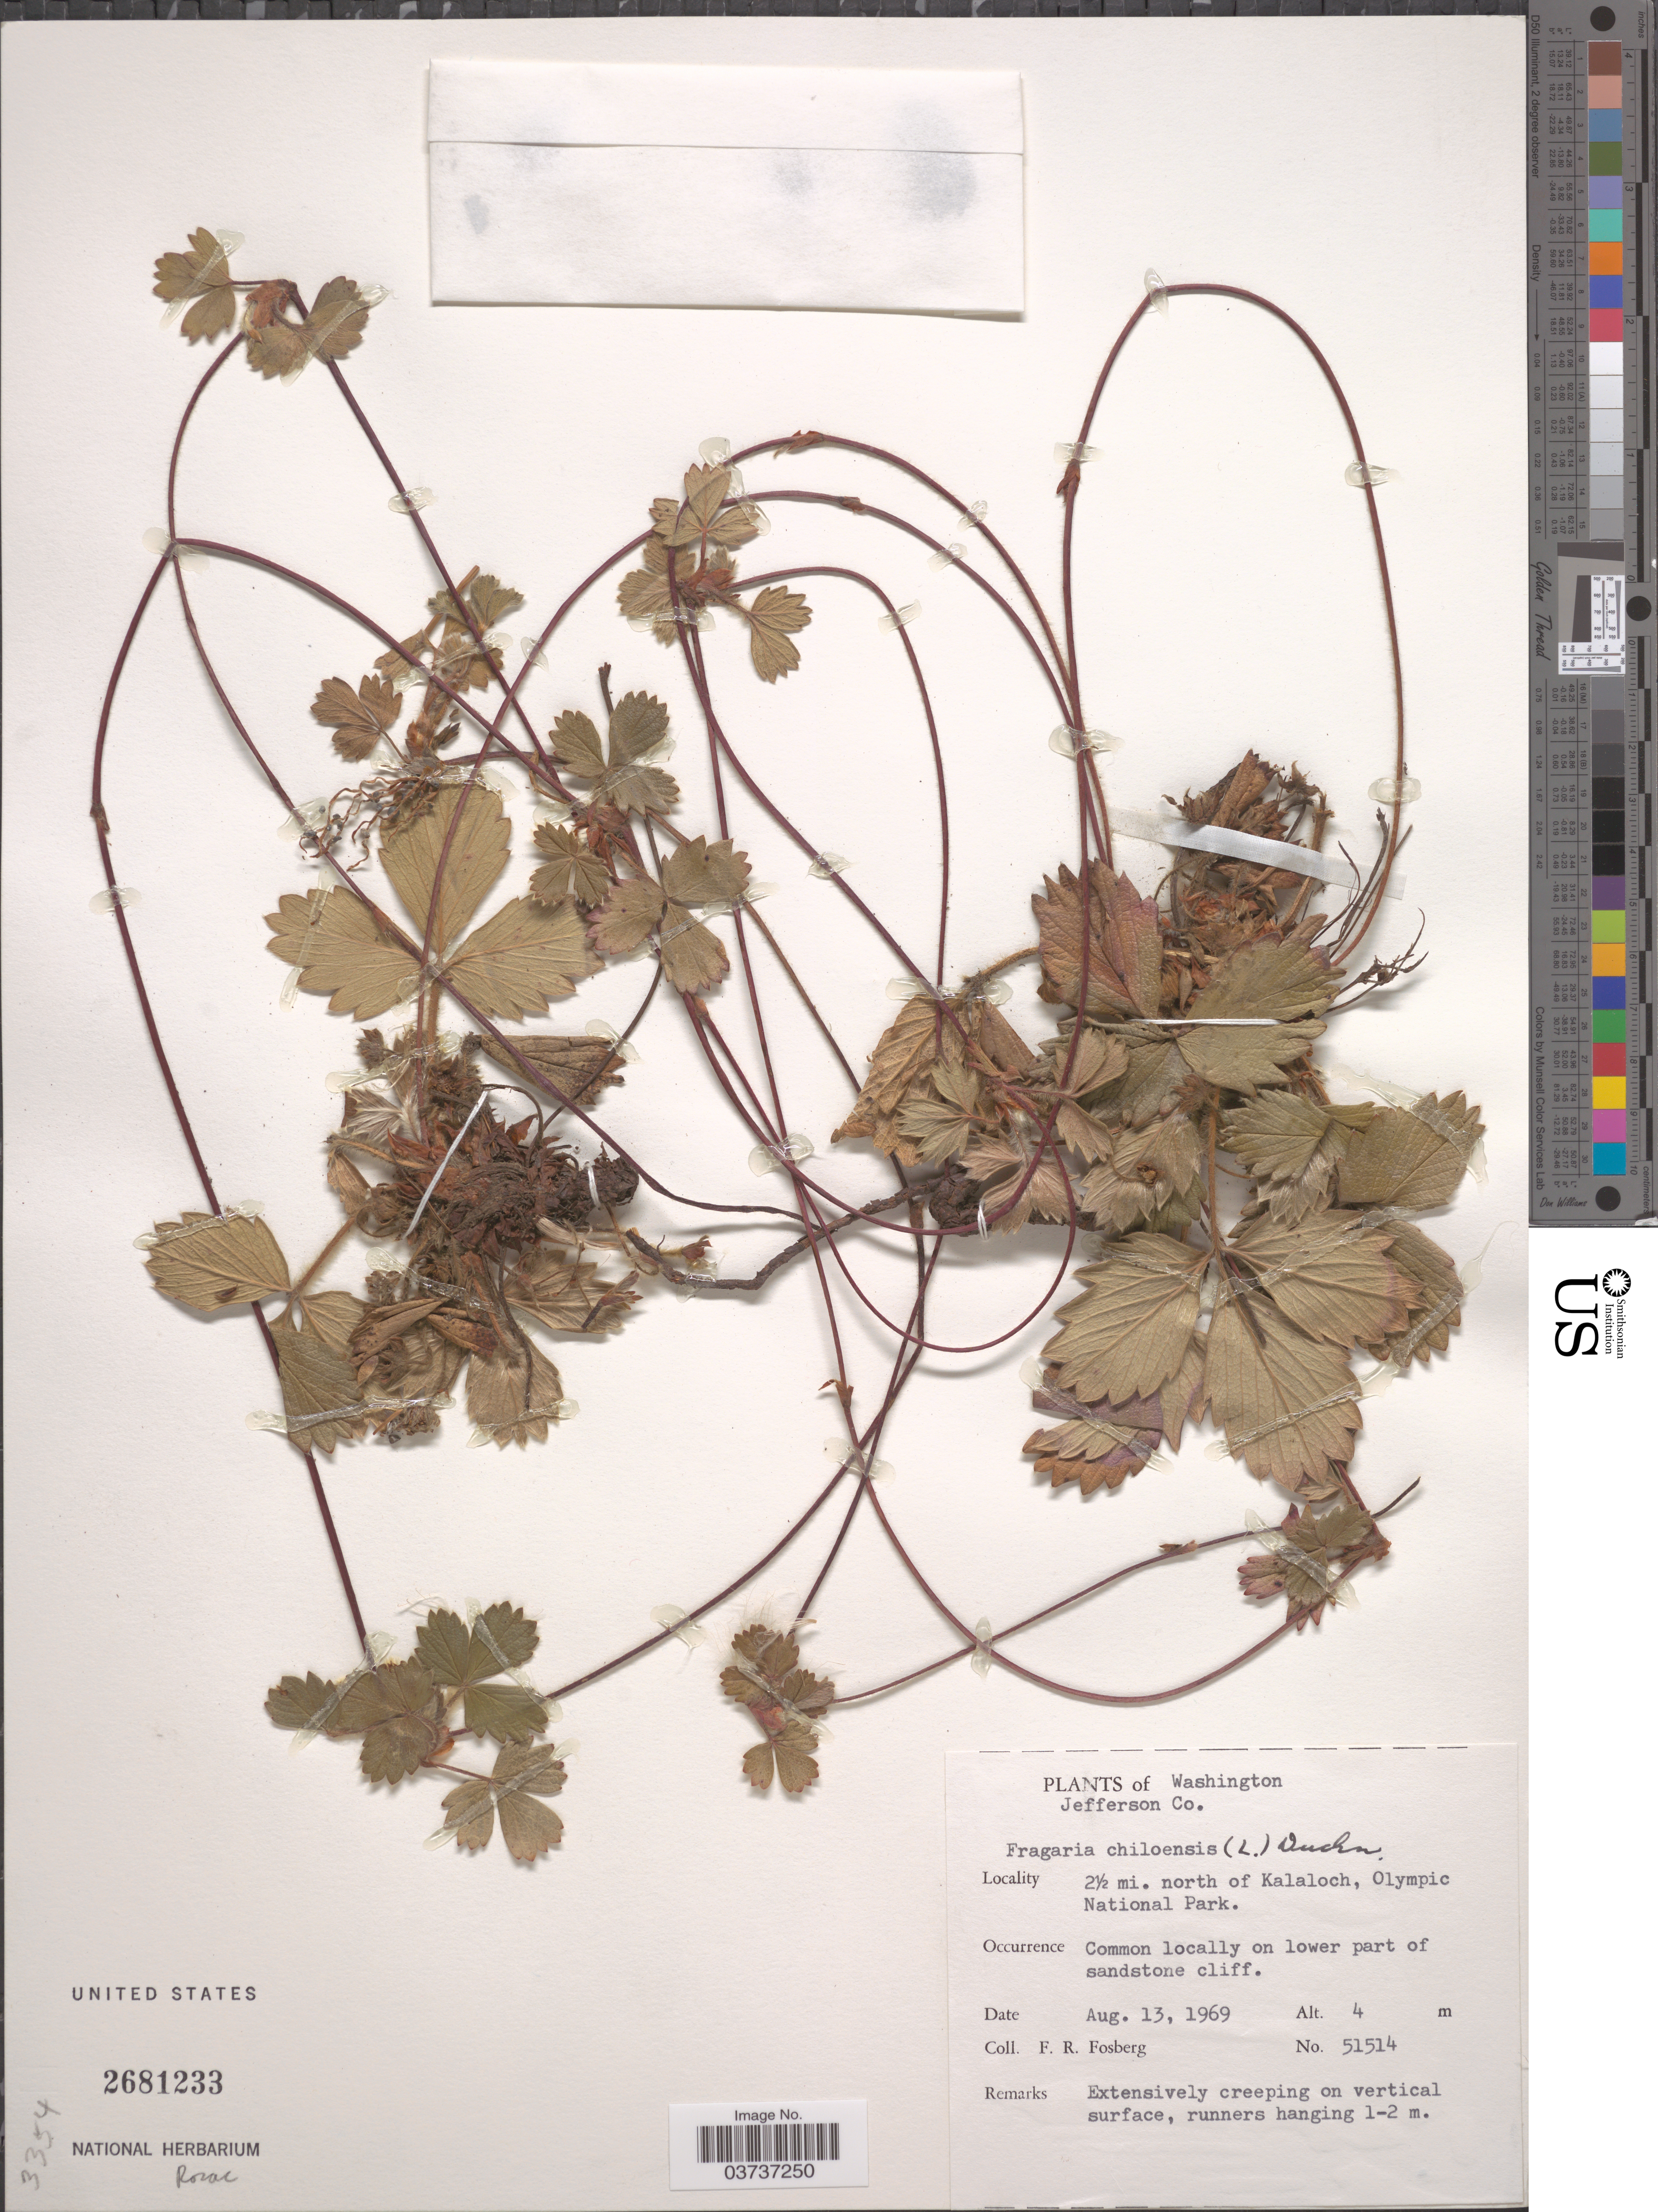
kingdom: Plantae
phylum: Tracheophyta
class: Magnoliopsida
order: Rosales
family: Rosaceae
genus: Fragaria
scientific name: Fragaria chiloensis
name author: (L.) Mill.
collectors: F. R. Fosberg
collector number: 51514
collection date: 1969-08-13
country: United States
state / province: Washington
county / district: Jefferson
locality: Jefferson Co. 2½ mi. north of Kalaloch, Olympic National Park.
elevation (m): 4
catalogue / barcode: US 2681233